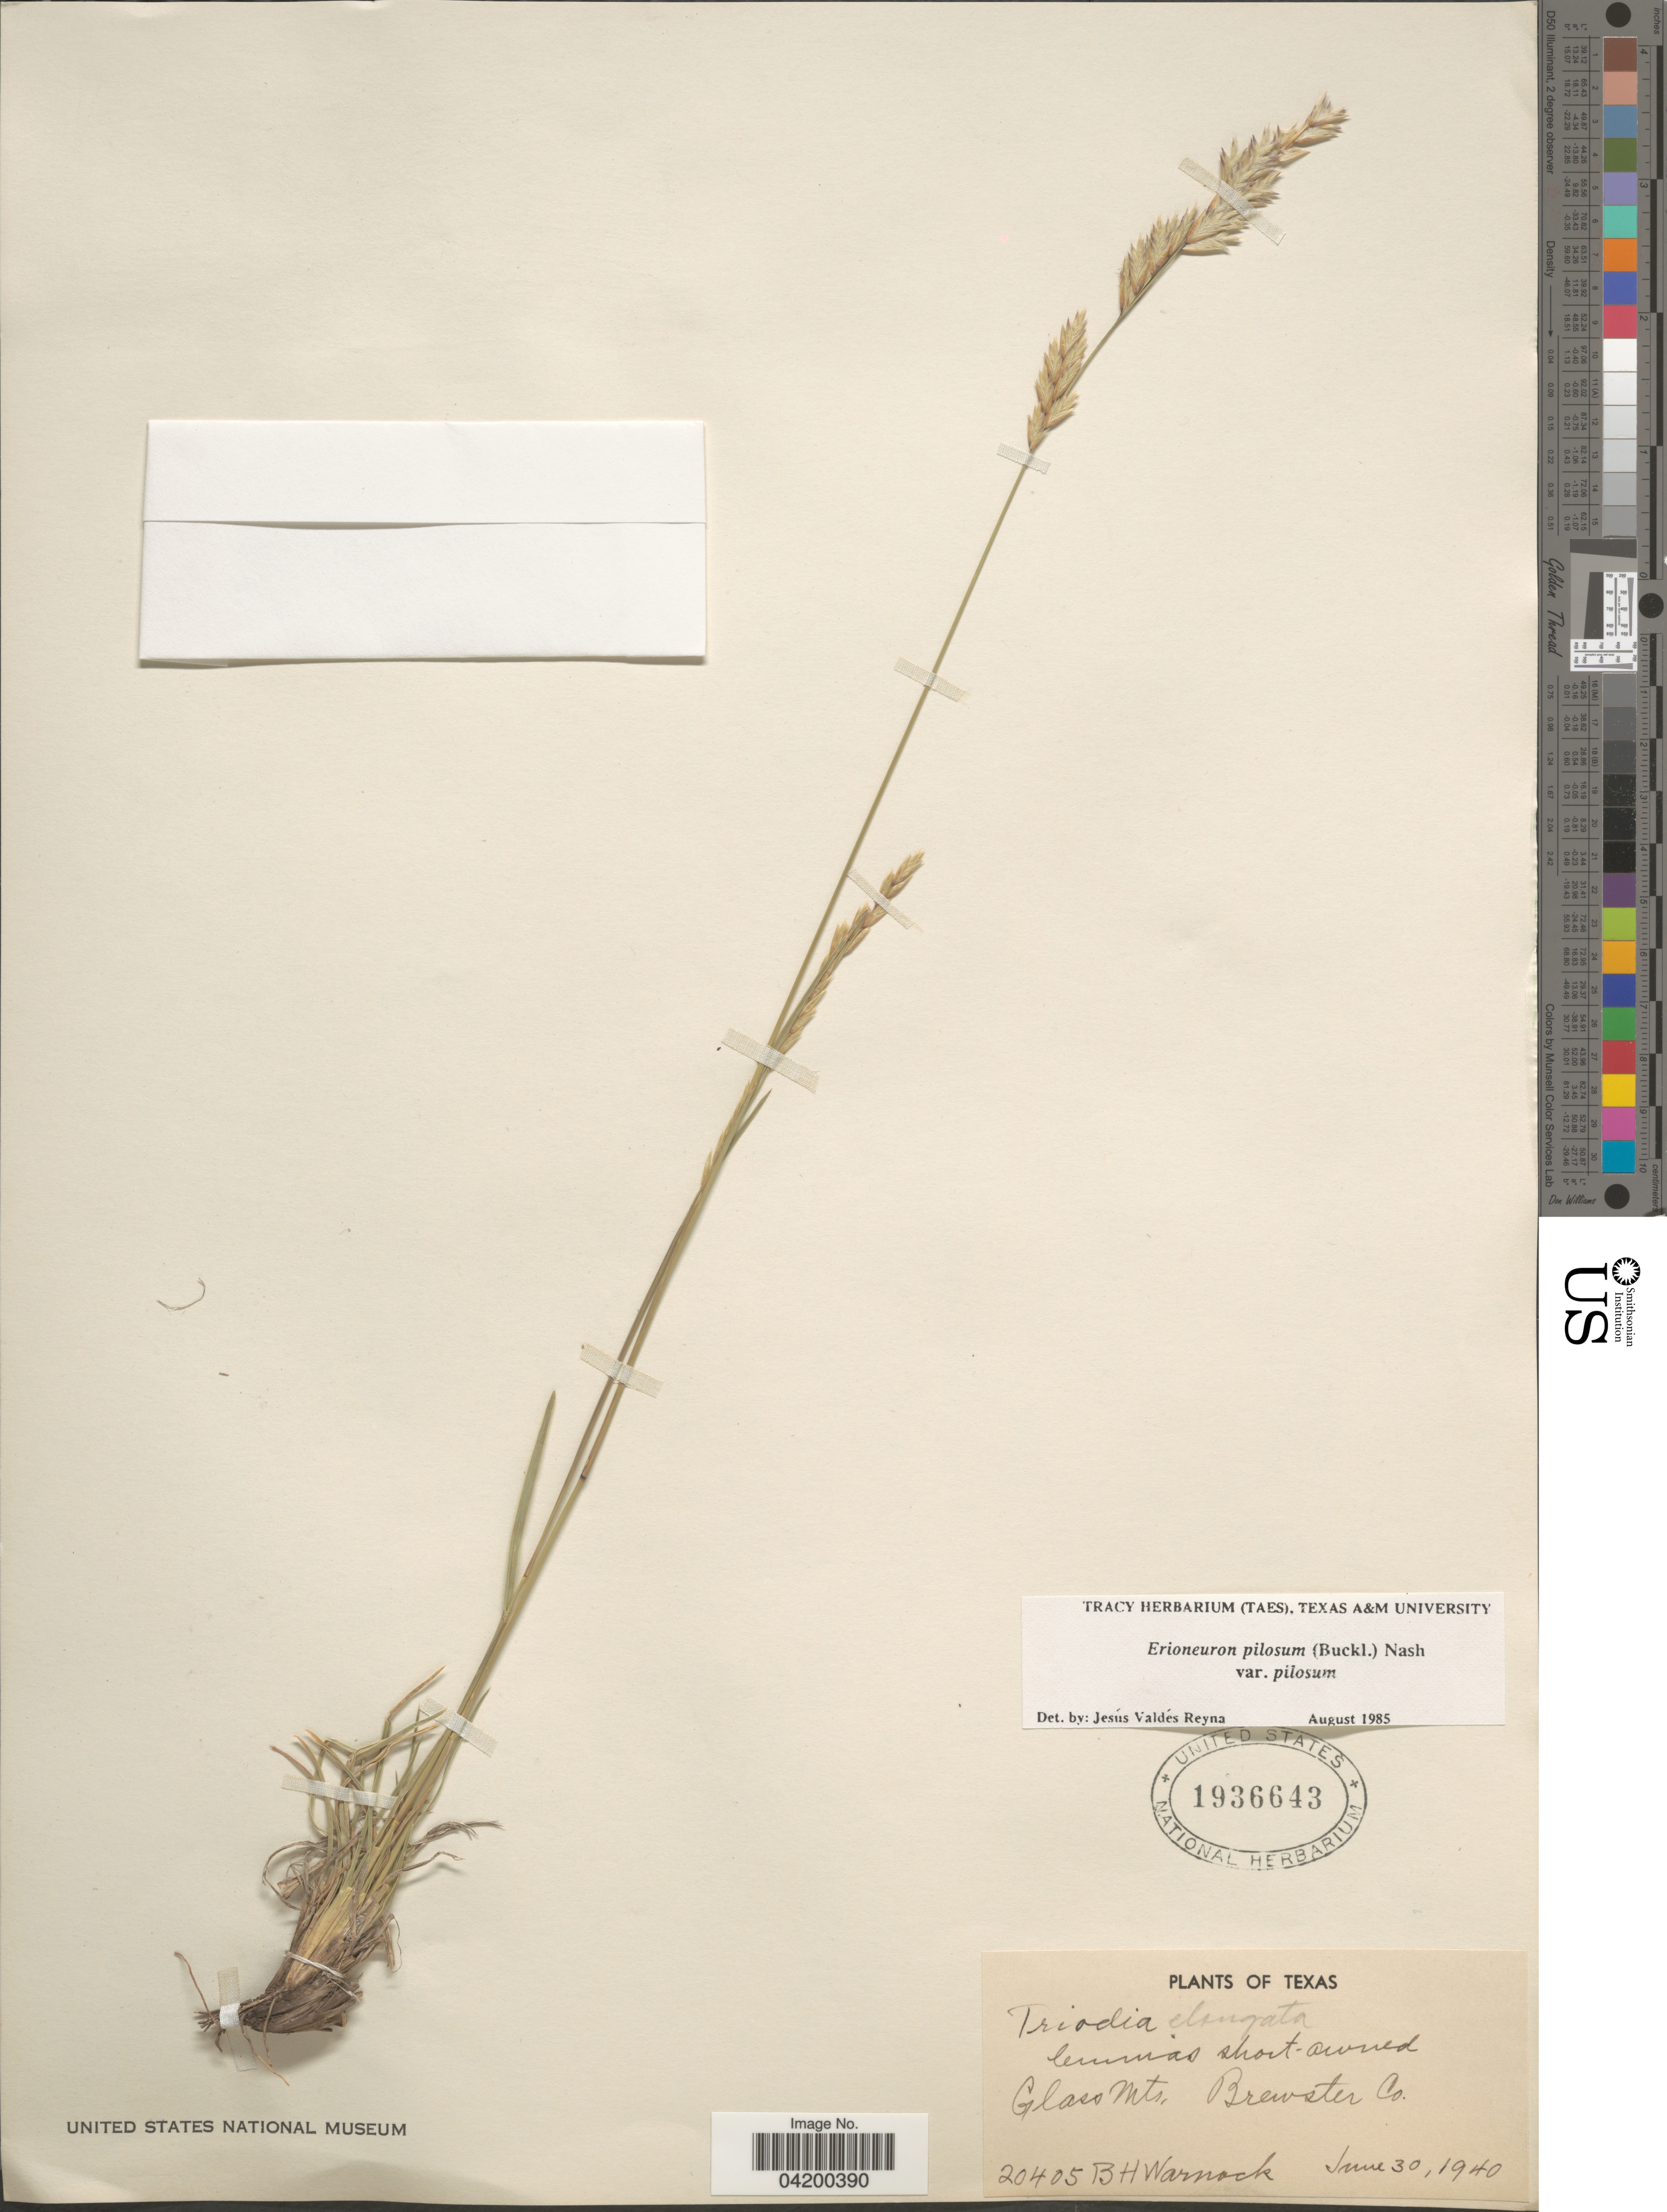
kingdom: Plantae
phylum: Tracheophyta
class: Liliopsida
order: Poales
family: Poaceae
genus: Erioneuron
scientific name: Erioneuron pilosum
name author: (Buckley) Nash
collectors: B. H. Warnock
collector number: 20405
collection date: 1940-06-30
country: United States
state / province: Texas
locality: Glass Mts, Brewster Co.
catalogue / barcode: US 1936643